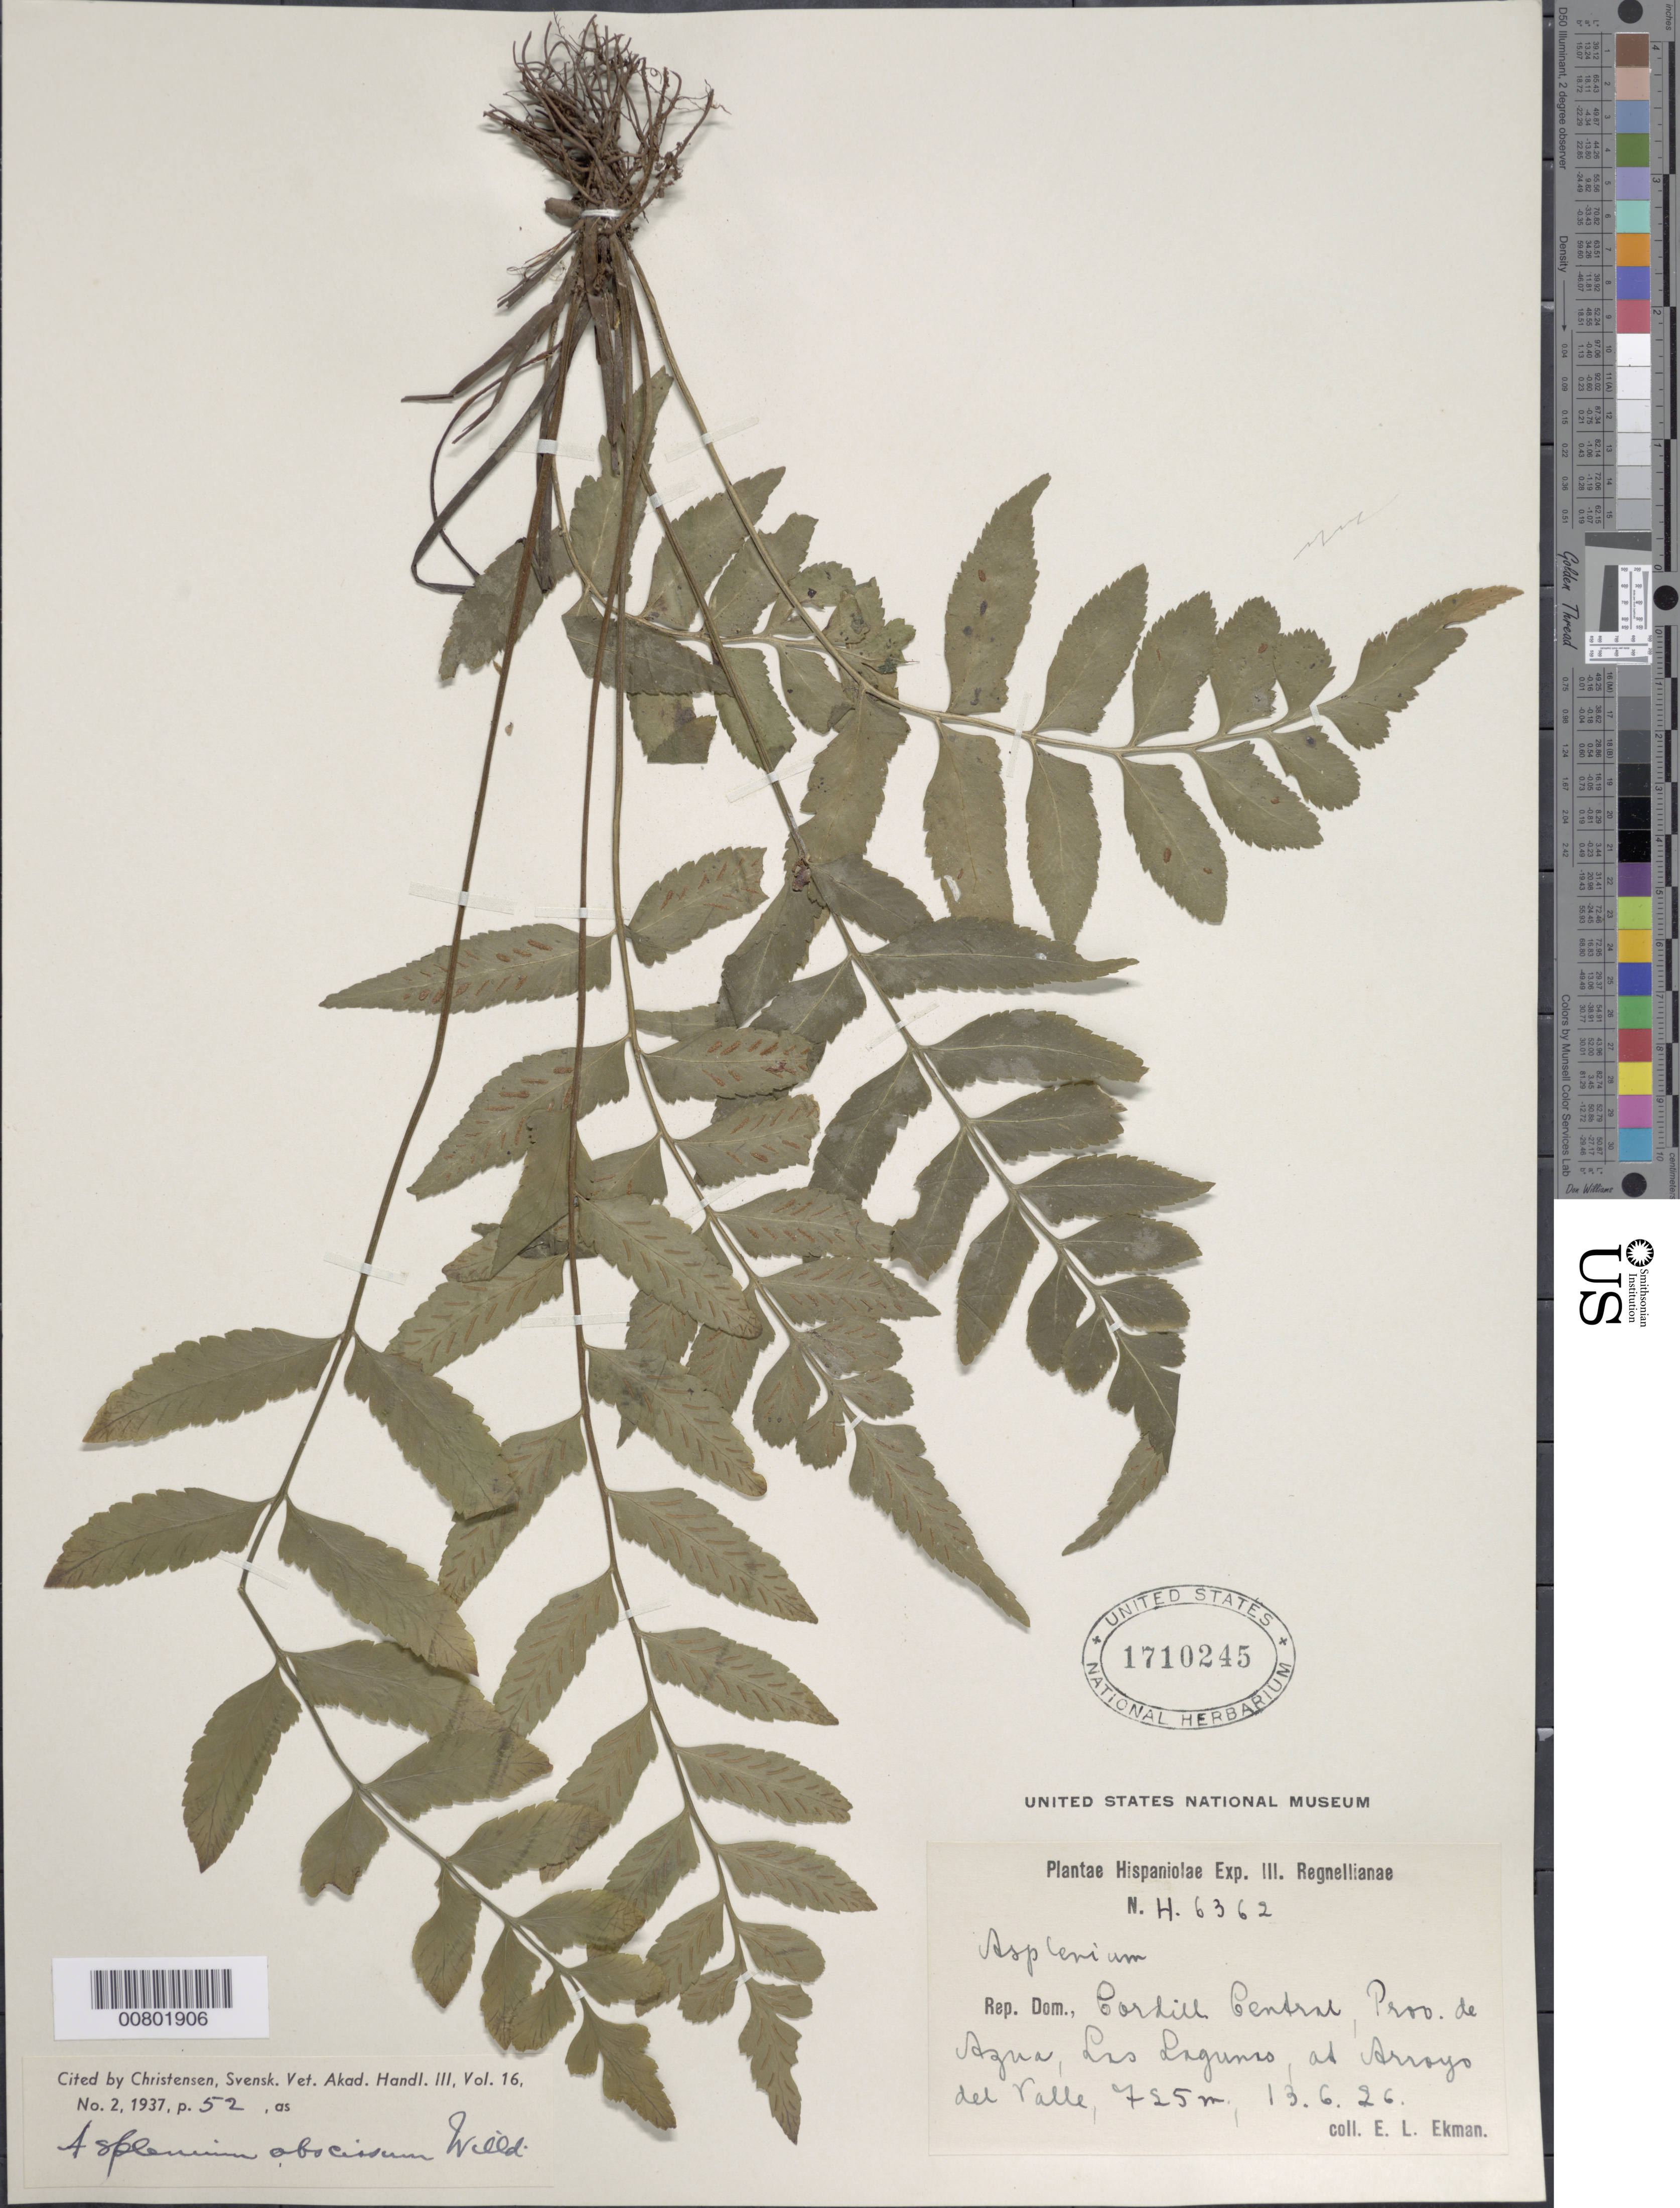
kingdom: Plantae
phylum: Tracheophyta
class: Polypodiopsida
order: Polypodiales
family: Aspleniaceae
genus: Asplenium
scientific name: Asplenium abscissum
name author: Willd.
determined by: Christensen, C. F. A.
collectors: E. L. Ekman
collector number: H 6362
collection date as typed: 13 Jun 1926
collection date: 1926-06-13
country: Dominican Republic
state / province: Azua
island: Hispaniola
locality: Cordillera Central, Los Lagunas, at Arroyo del Valle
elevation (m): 725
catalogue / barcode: US 1710245